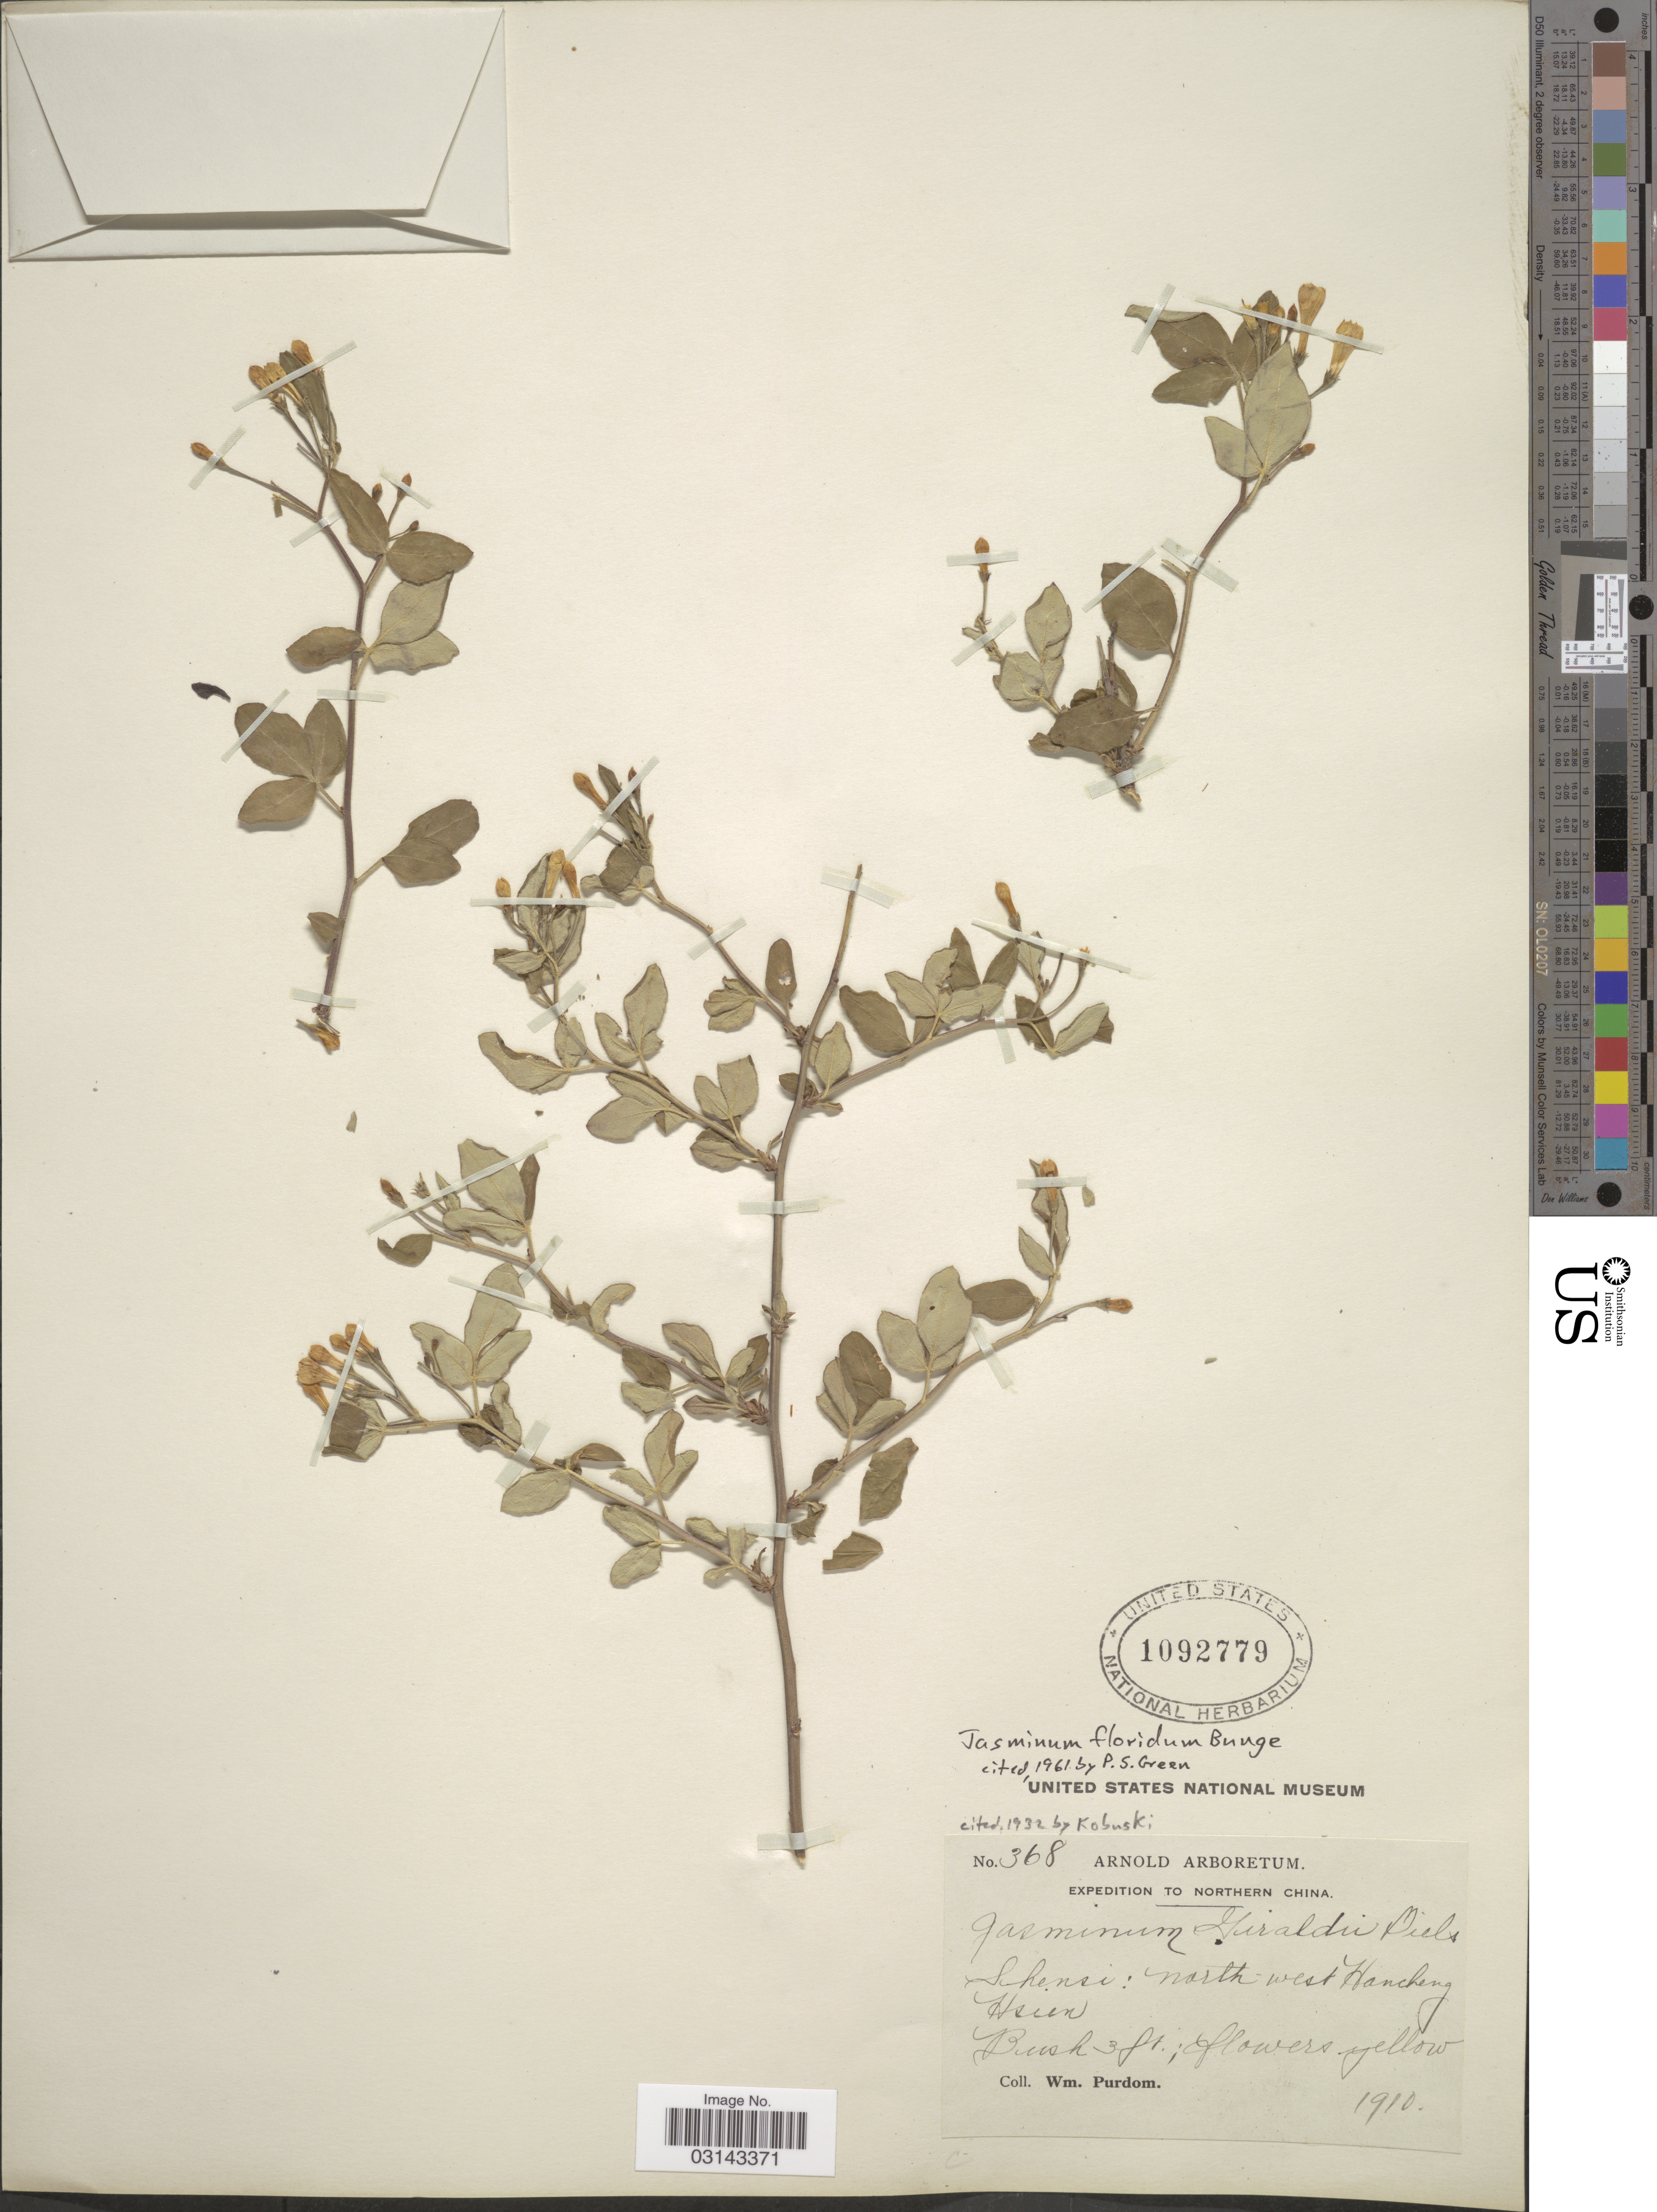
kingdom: Plantae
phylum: Tracheophyta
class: Magnoliopsida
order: Lamiales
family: Oleaceae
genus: Jasminum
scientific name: Jasminum floridum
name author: Bunge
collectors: W. Purdom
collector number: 368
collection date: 1910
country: China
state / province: Shaanxi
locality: Northern China. Shensi: north-west Hancheng Hsien.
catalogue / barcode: US 1092779